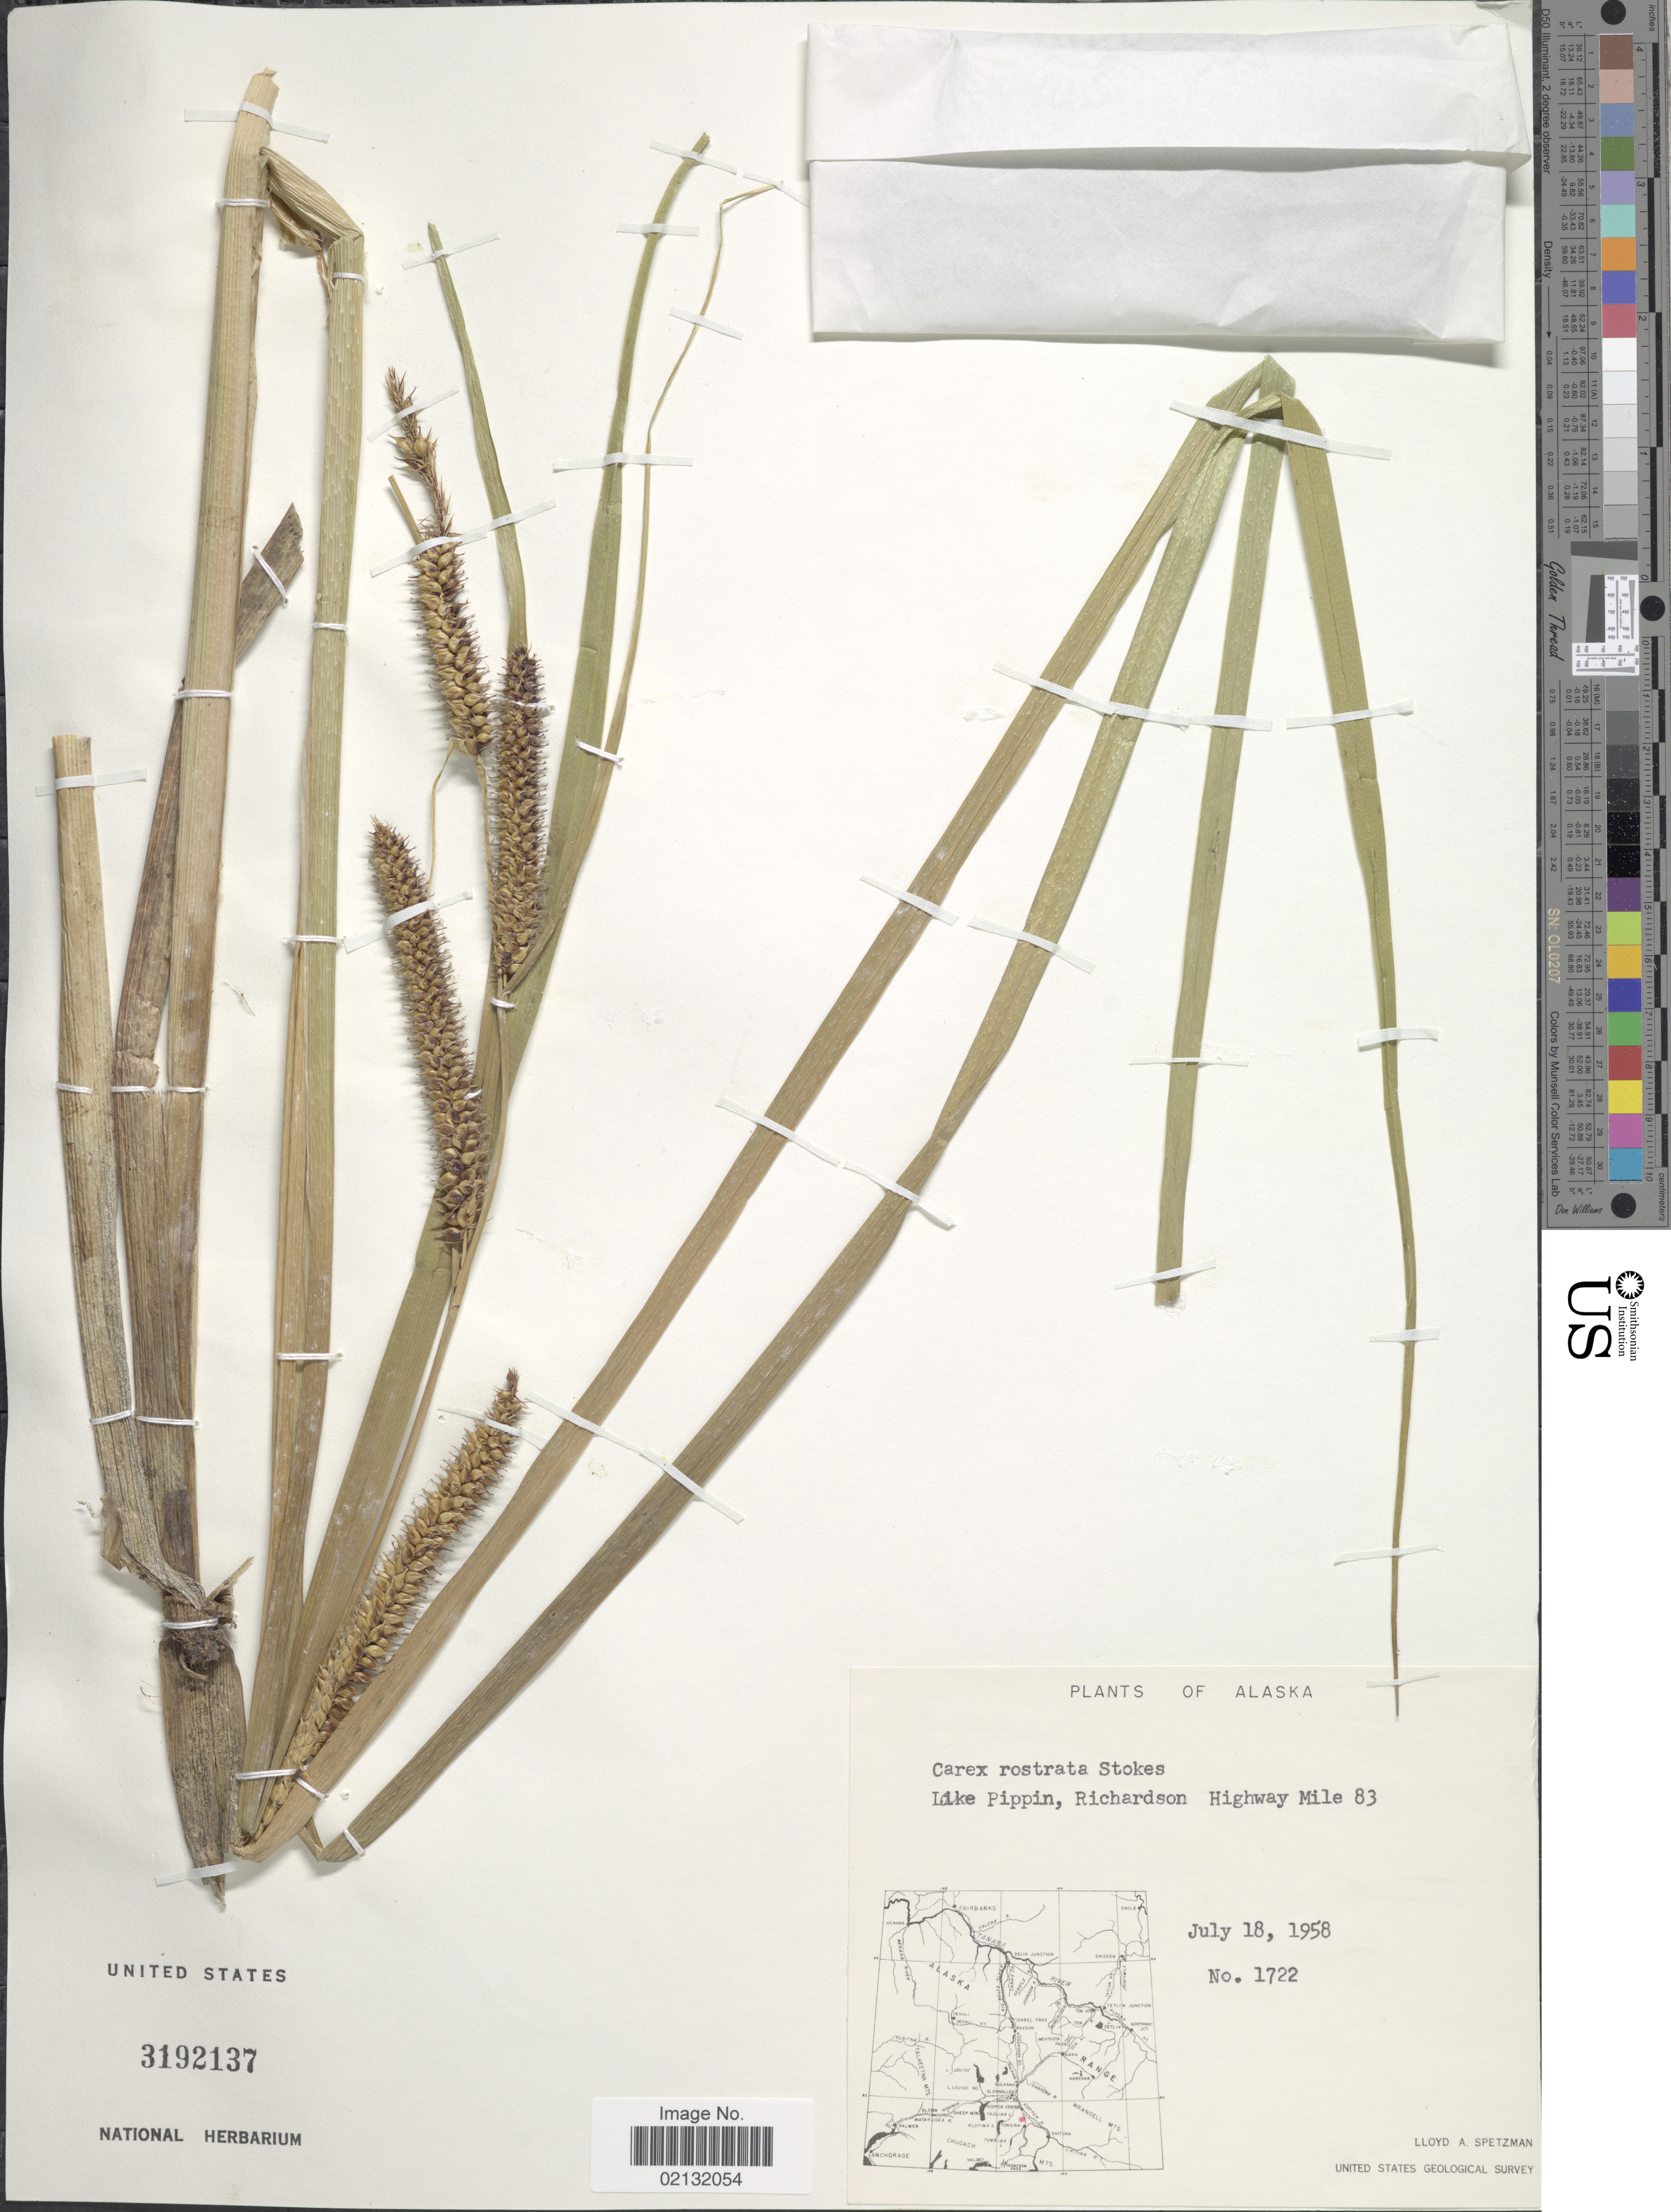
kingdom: Plantae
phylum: Tracheophyta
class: Liliopsida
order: Poales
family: Cyperaceae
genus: Carex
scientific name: Carex rostrata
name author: Stokes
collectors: L. Spetzman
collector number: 1722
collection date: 1958-07-18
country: United States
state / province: Alaska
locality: Like Pippin, Richardsin Highway Mile 83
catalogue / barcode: US 3192137